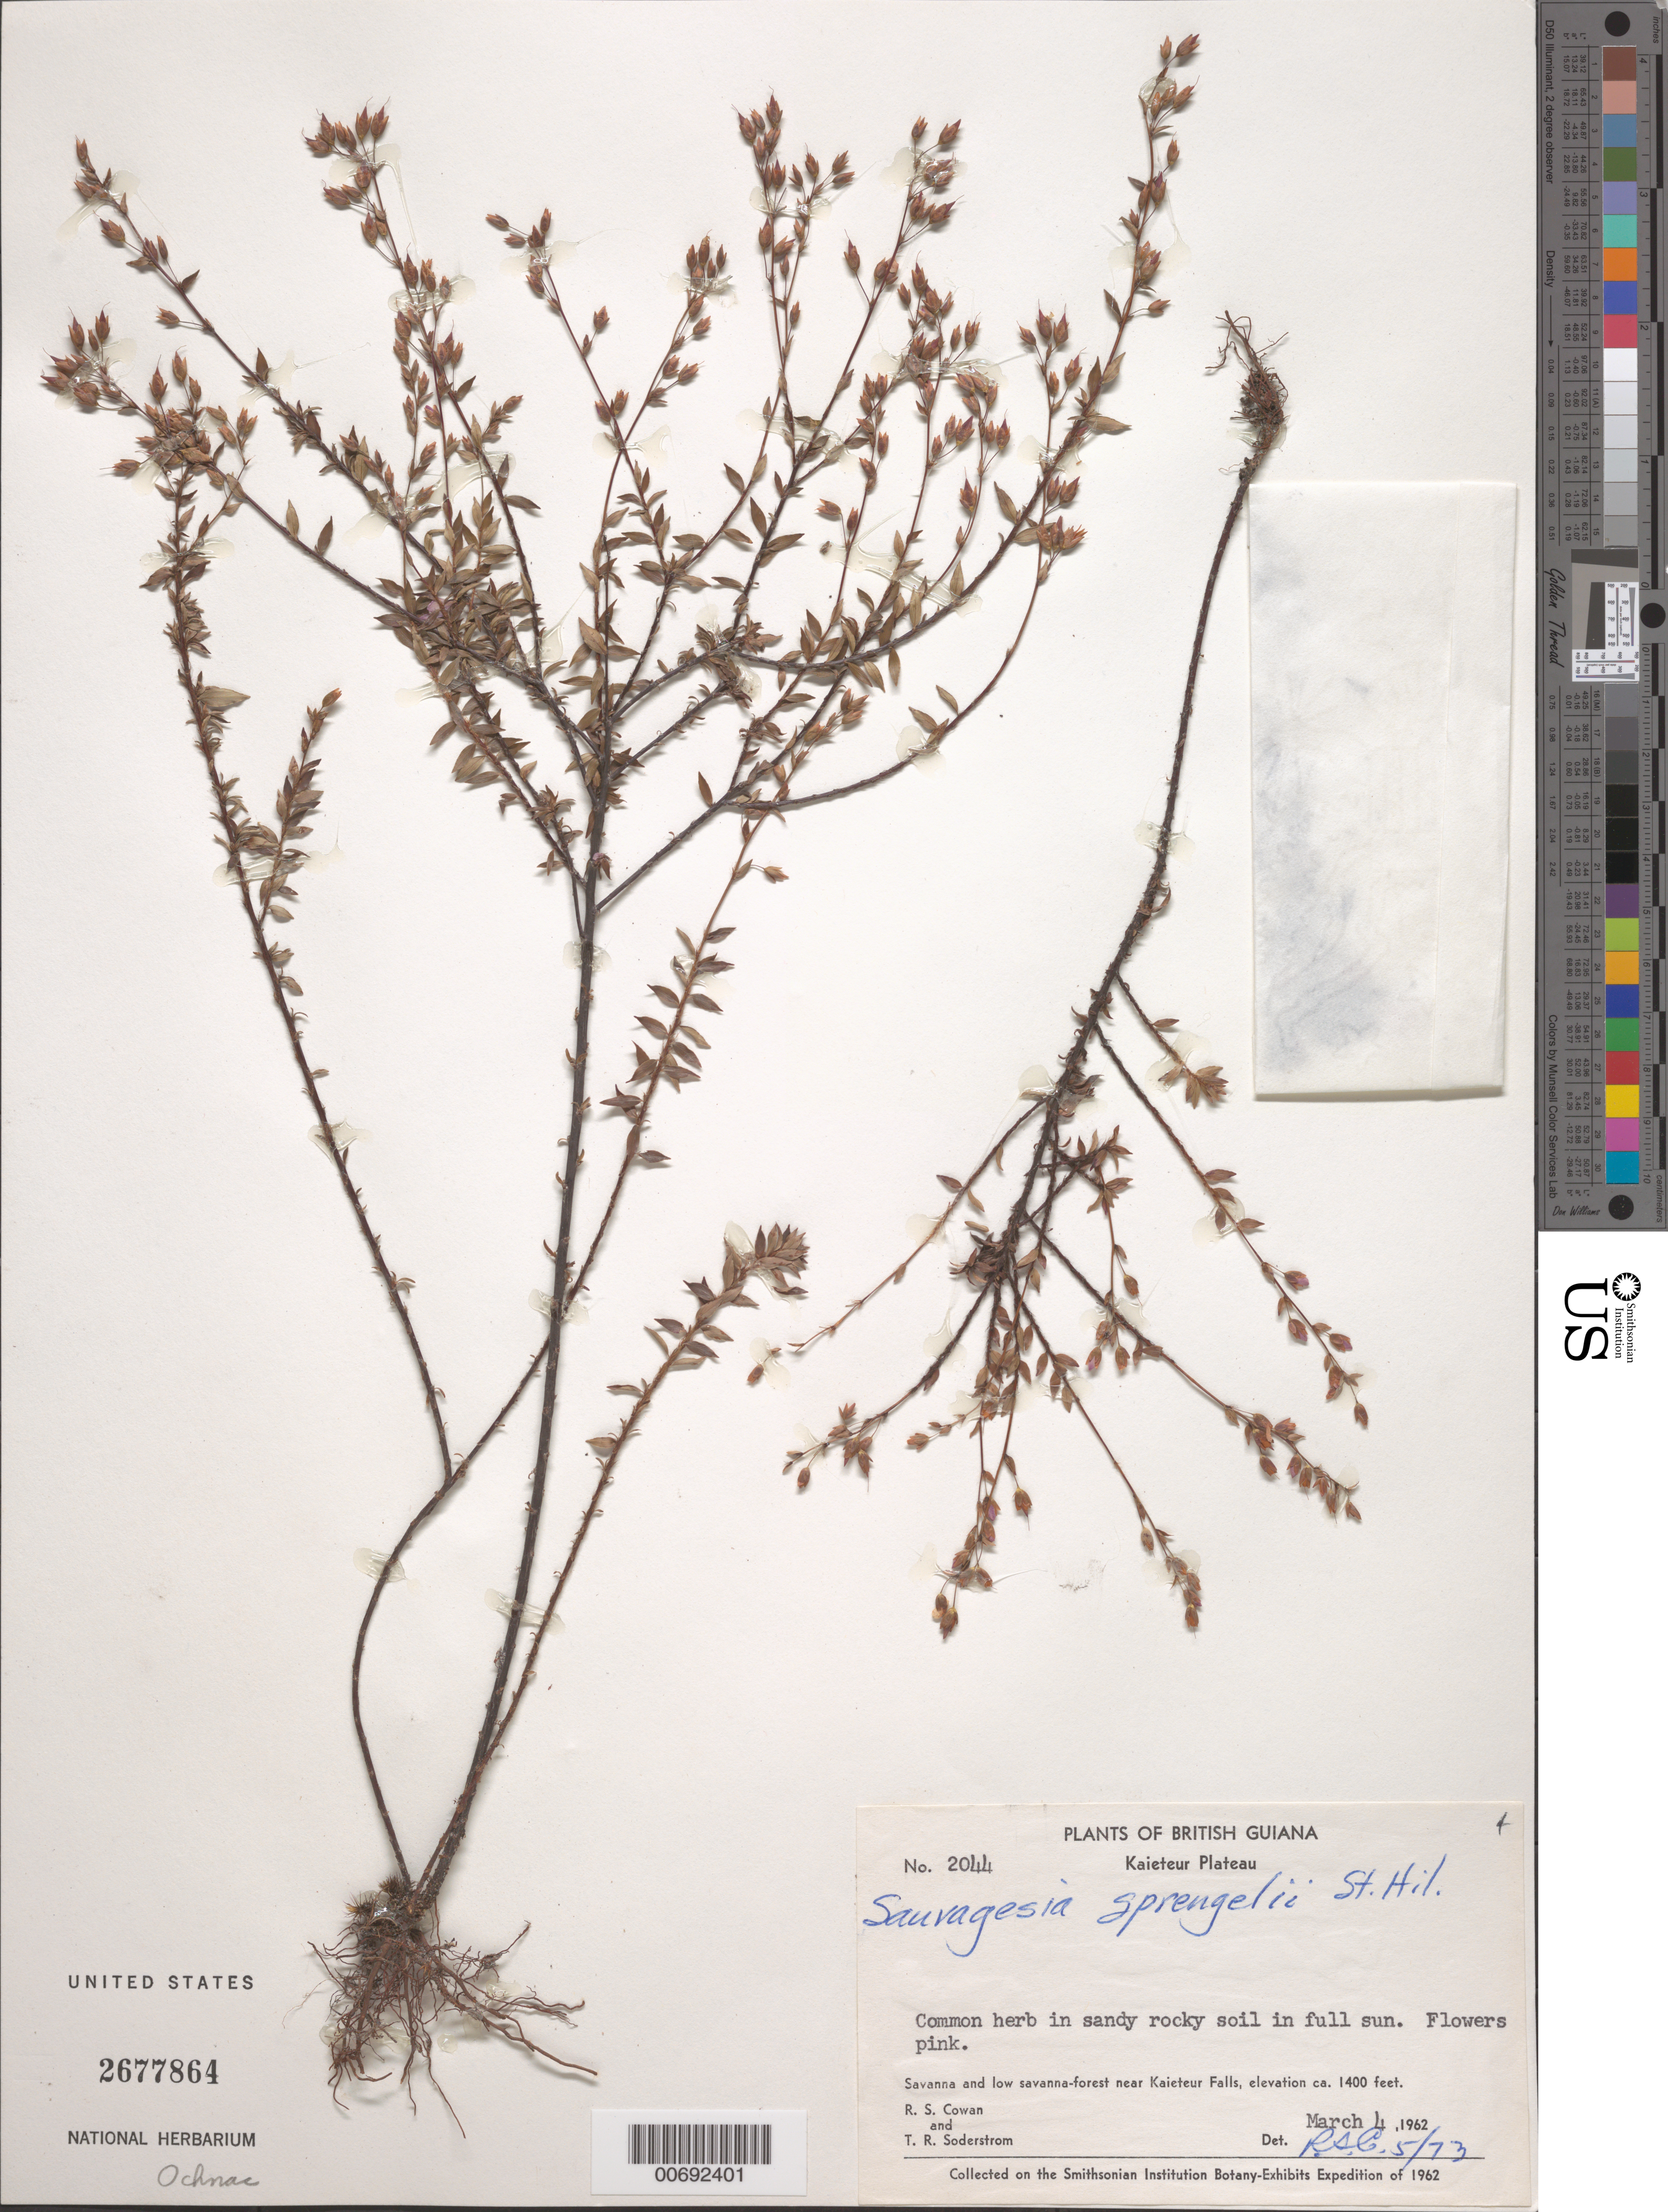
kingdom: Plantae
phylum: Tracheophyta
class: Magnoliopsida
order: Malpighiales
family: Ochnaceae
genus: Sauvagesia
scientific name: Sauvagesia sprengelii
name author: A. St.-Hil.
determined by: Cowan, R. S.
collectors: R. S. Cowan & T. R. Soderstrom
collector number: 2044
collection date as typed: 4-Mar-62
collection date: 1962-03-04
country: Guyana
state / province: Potaro-Siparuni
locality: Kaieteur Falls, savanna near falls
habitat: Sandy rocky soil in full sun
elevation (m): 427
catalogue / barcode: US 2677864